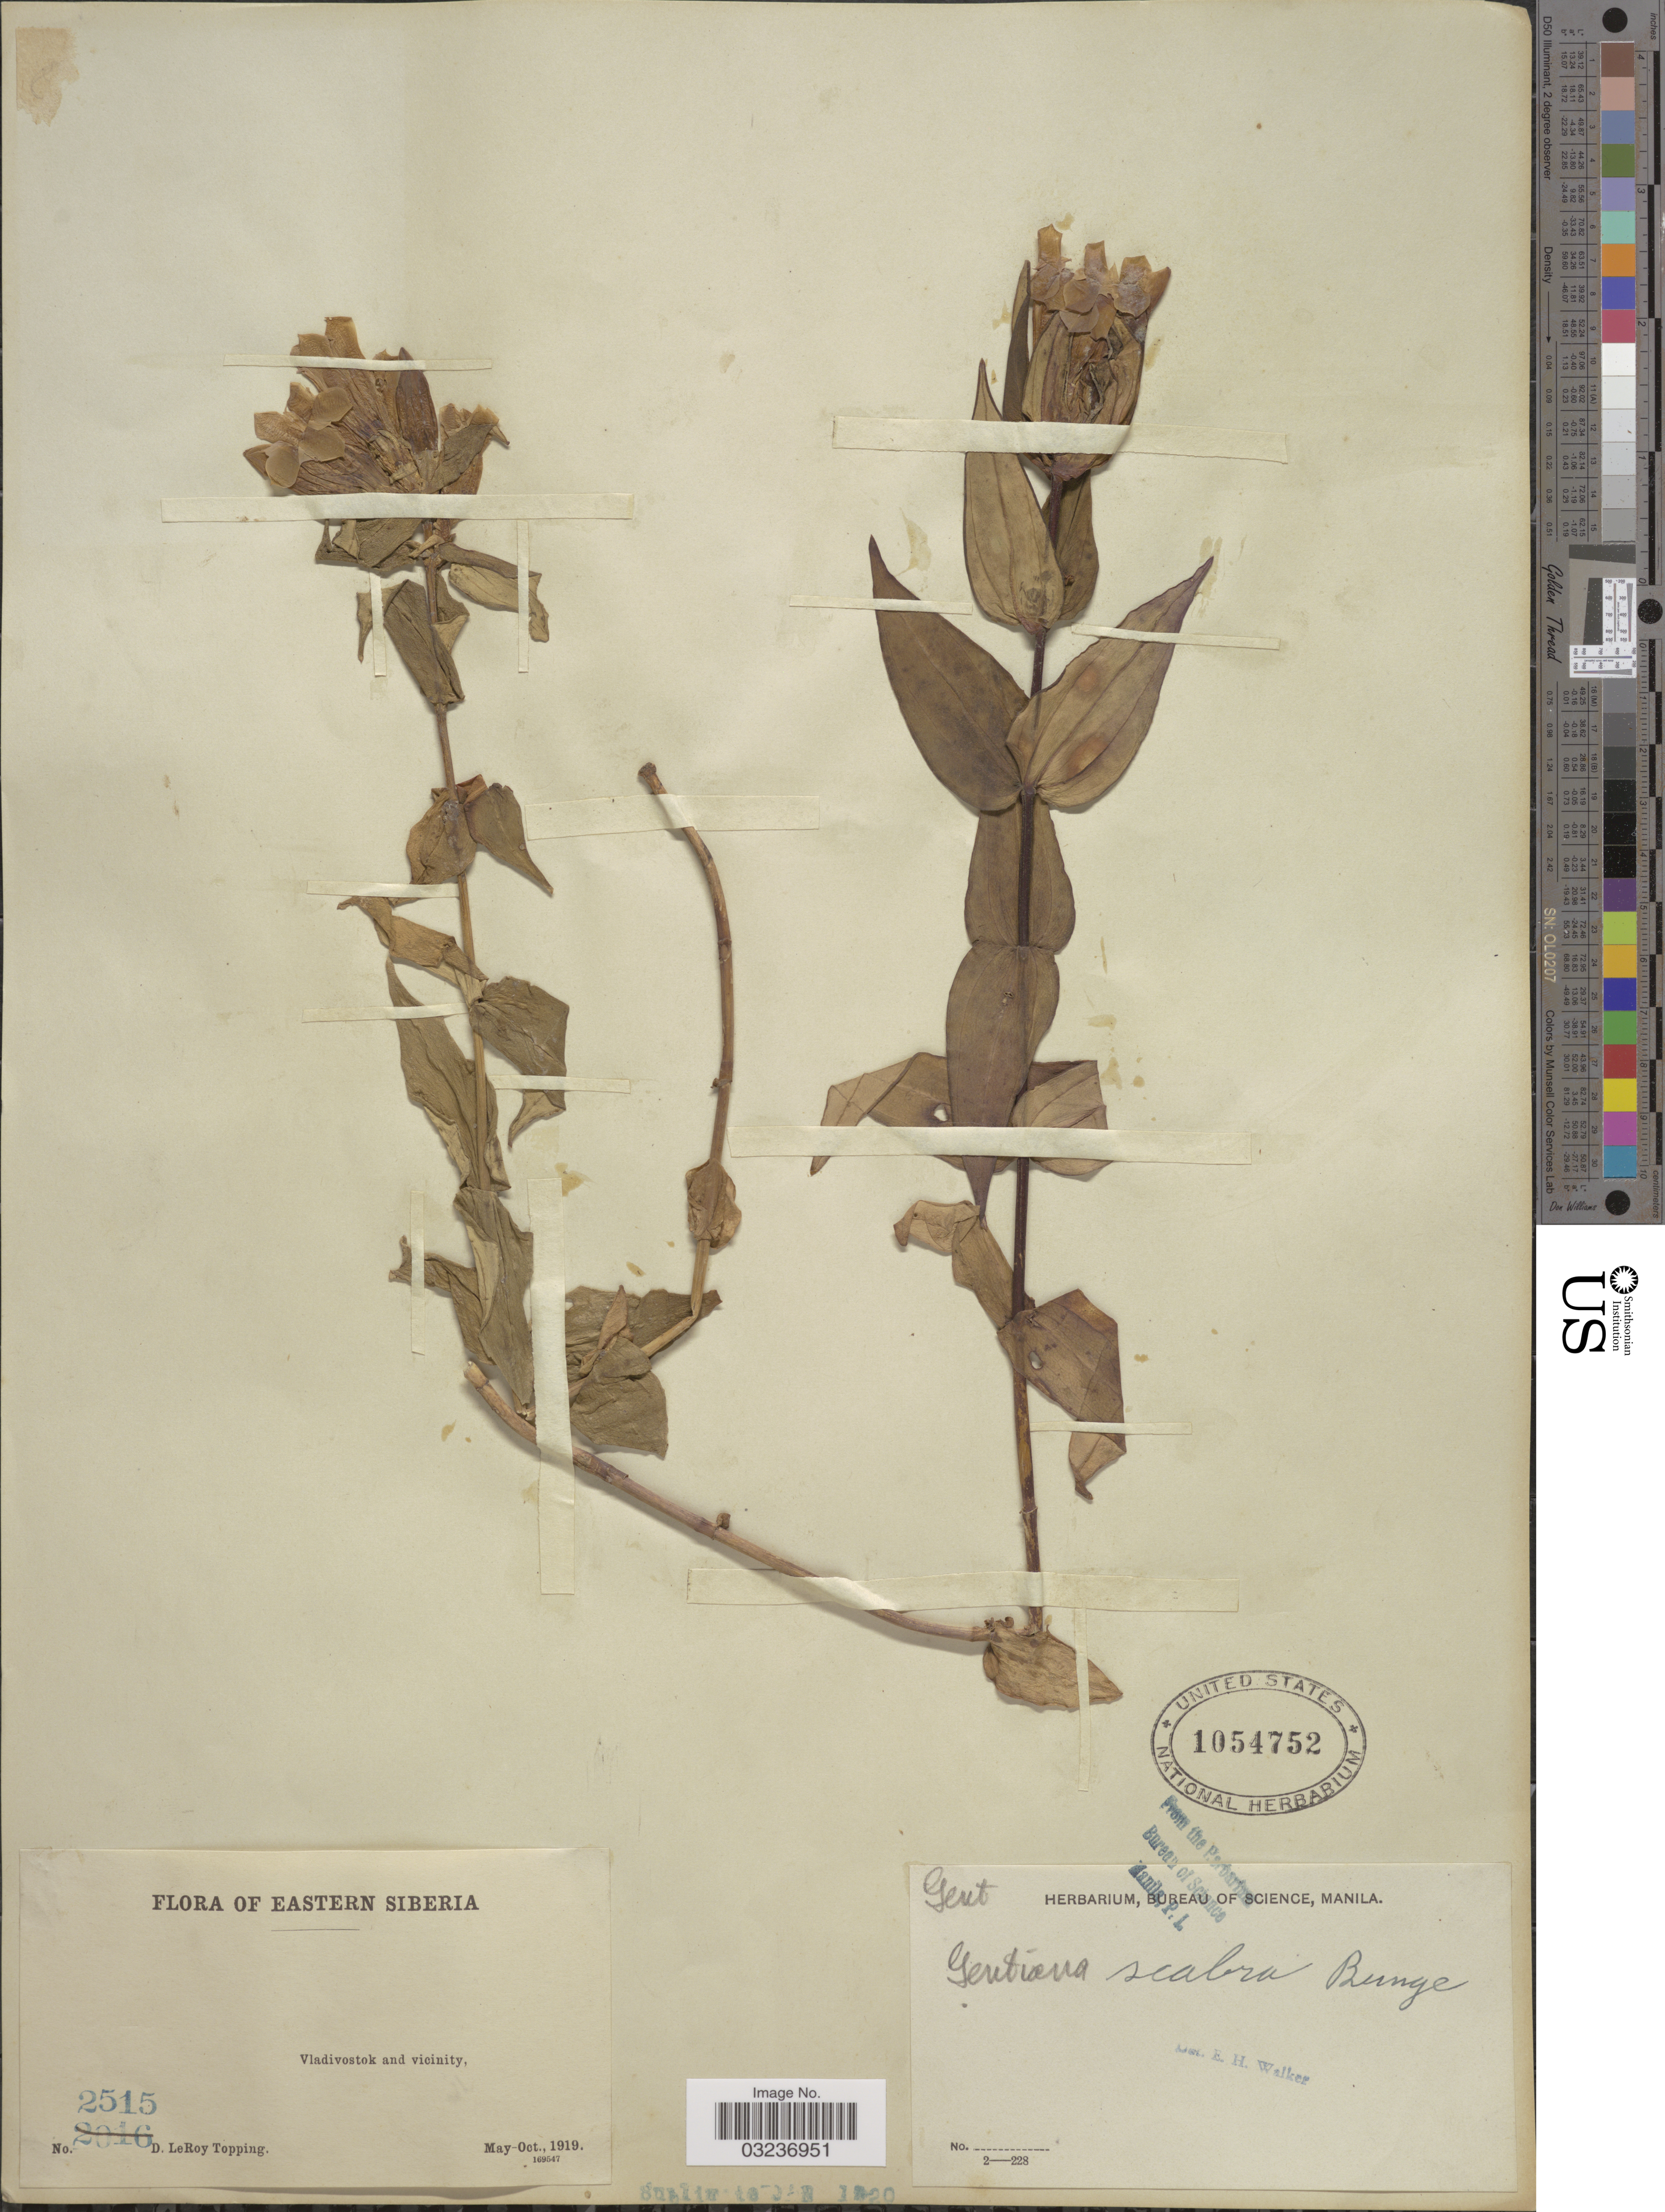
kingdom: Plantae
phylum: Tracheophyta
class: Magnoliopsida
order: Gentianales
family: Gentianaceae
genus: Gentiana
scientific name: Gentiana scabra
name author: Bunge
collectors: D. L. Topping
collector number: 2515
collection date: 1919-05/1919-10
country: Russian Federation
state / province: Primorsky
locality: Eastern Siberia, Vladivostok and vicinity.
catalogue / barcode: US 1054752